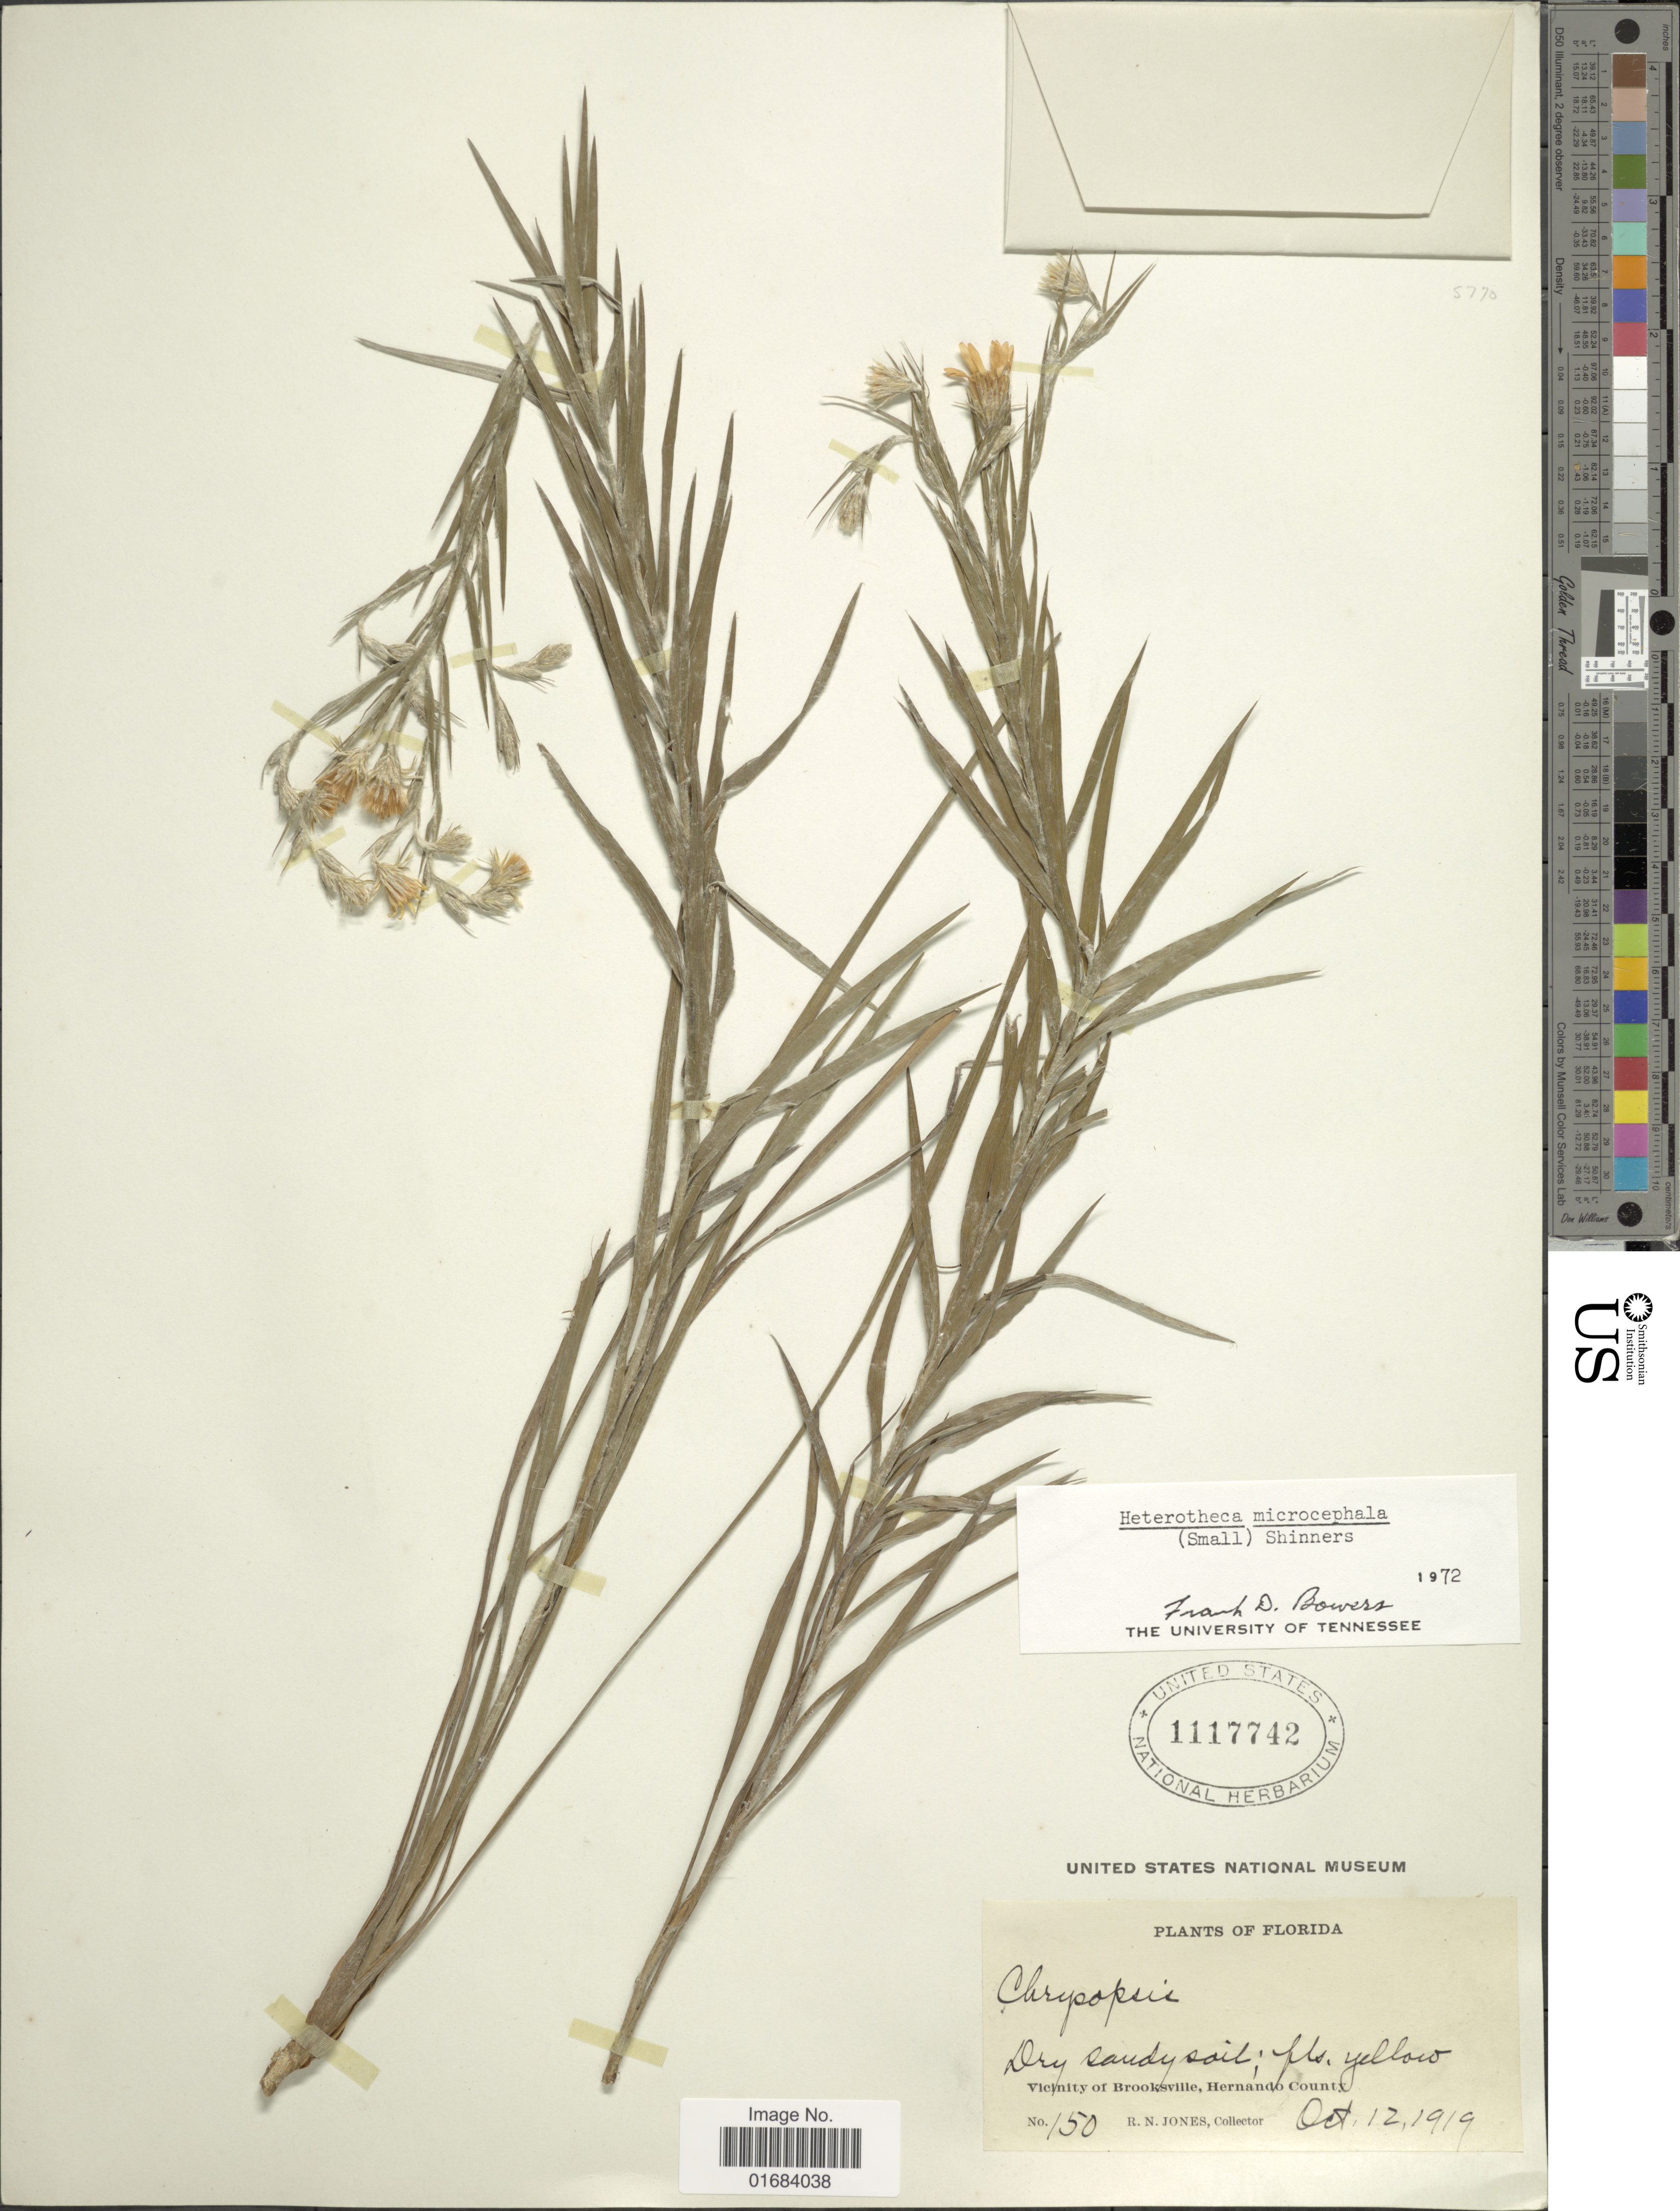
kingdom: Plantae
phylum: Tracheophyta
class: Magnoliopsida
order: Asterales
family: Asteraceae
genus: Pityopsis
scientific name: Pityopsis microcephala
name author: Small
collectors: R. M. Jones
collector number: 150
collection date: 1919-10-12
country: United States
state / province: Florida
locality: Vicinity of Brooksville, Hernando County.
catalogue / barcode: US 1117742